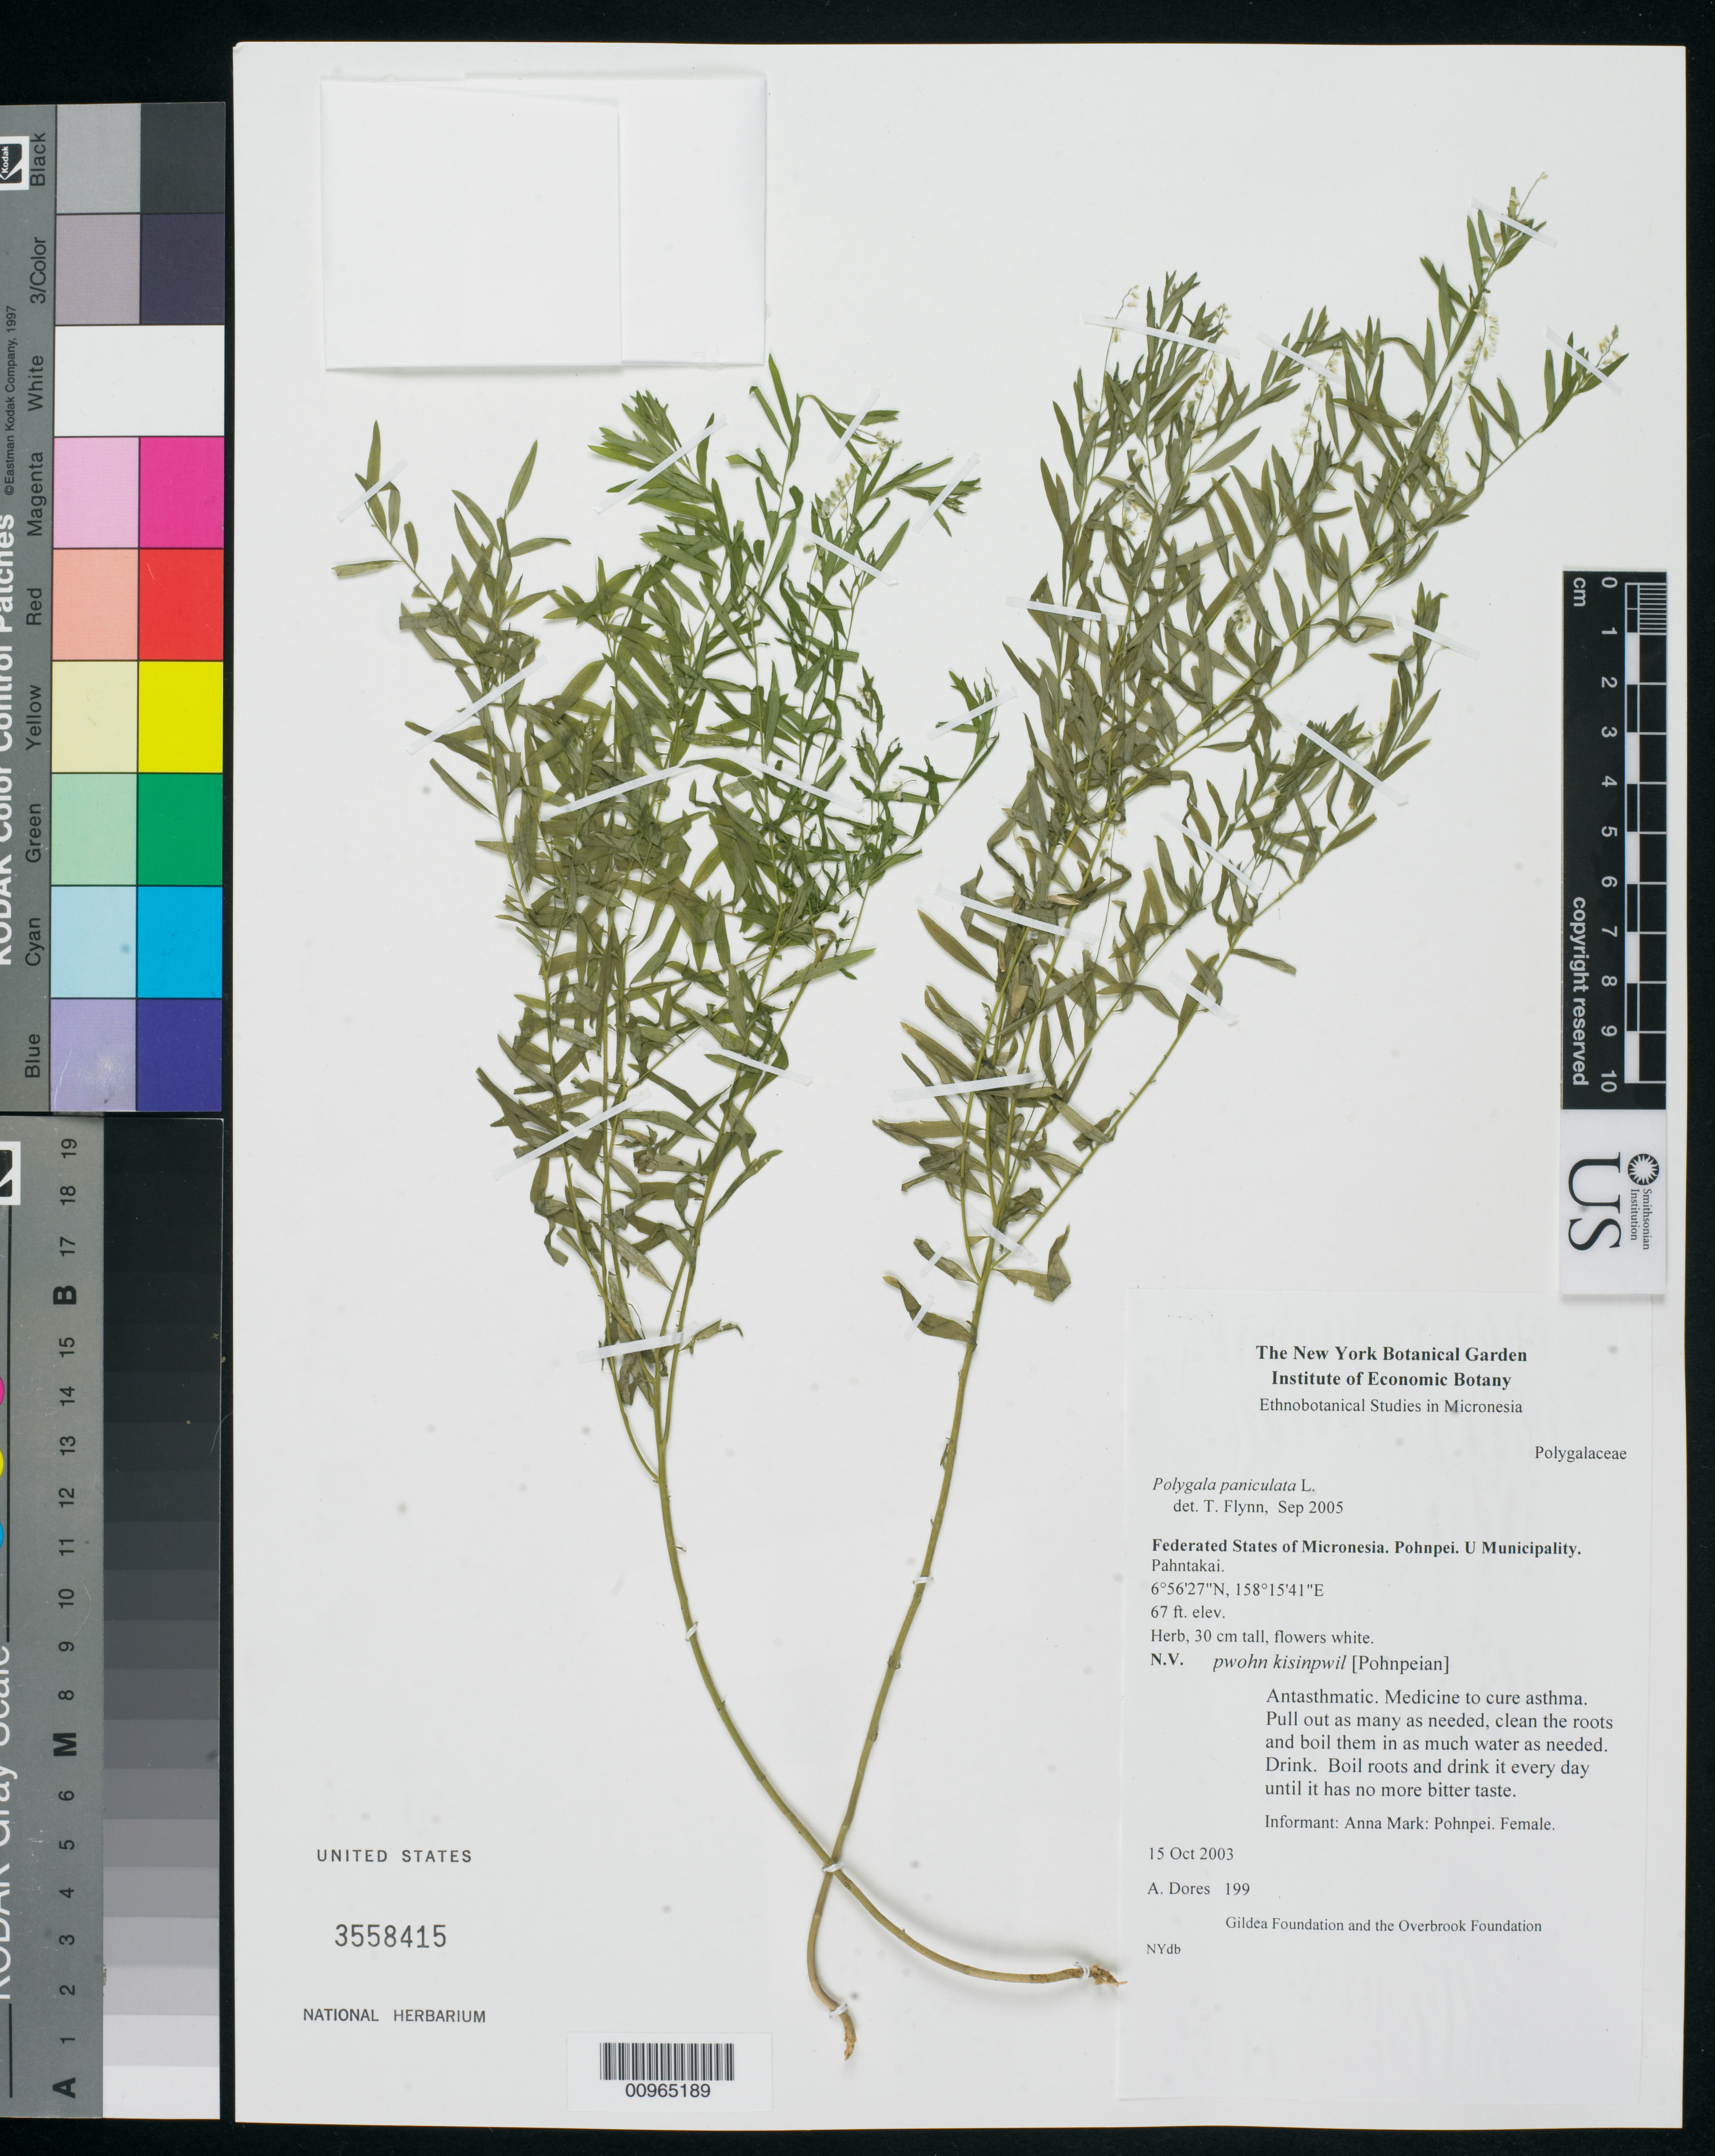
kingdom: Plantae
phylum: Tracheophyta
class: Magnoliopsida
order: Fabales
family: Polygalaceae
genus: Polygala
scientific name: Polygala paniculata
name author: L.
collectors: A. Dores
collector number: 199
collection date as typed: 15 Oct 2003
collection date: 2003-10-15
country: Micronesia, Federated States of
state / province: Pohnpei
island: Pohnpei [Ponape]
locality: Pahntakai, U Muncipality, Pohnpei, Federated States of Micronesia.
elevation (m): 20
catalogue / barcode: US 3558415